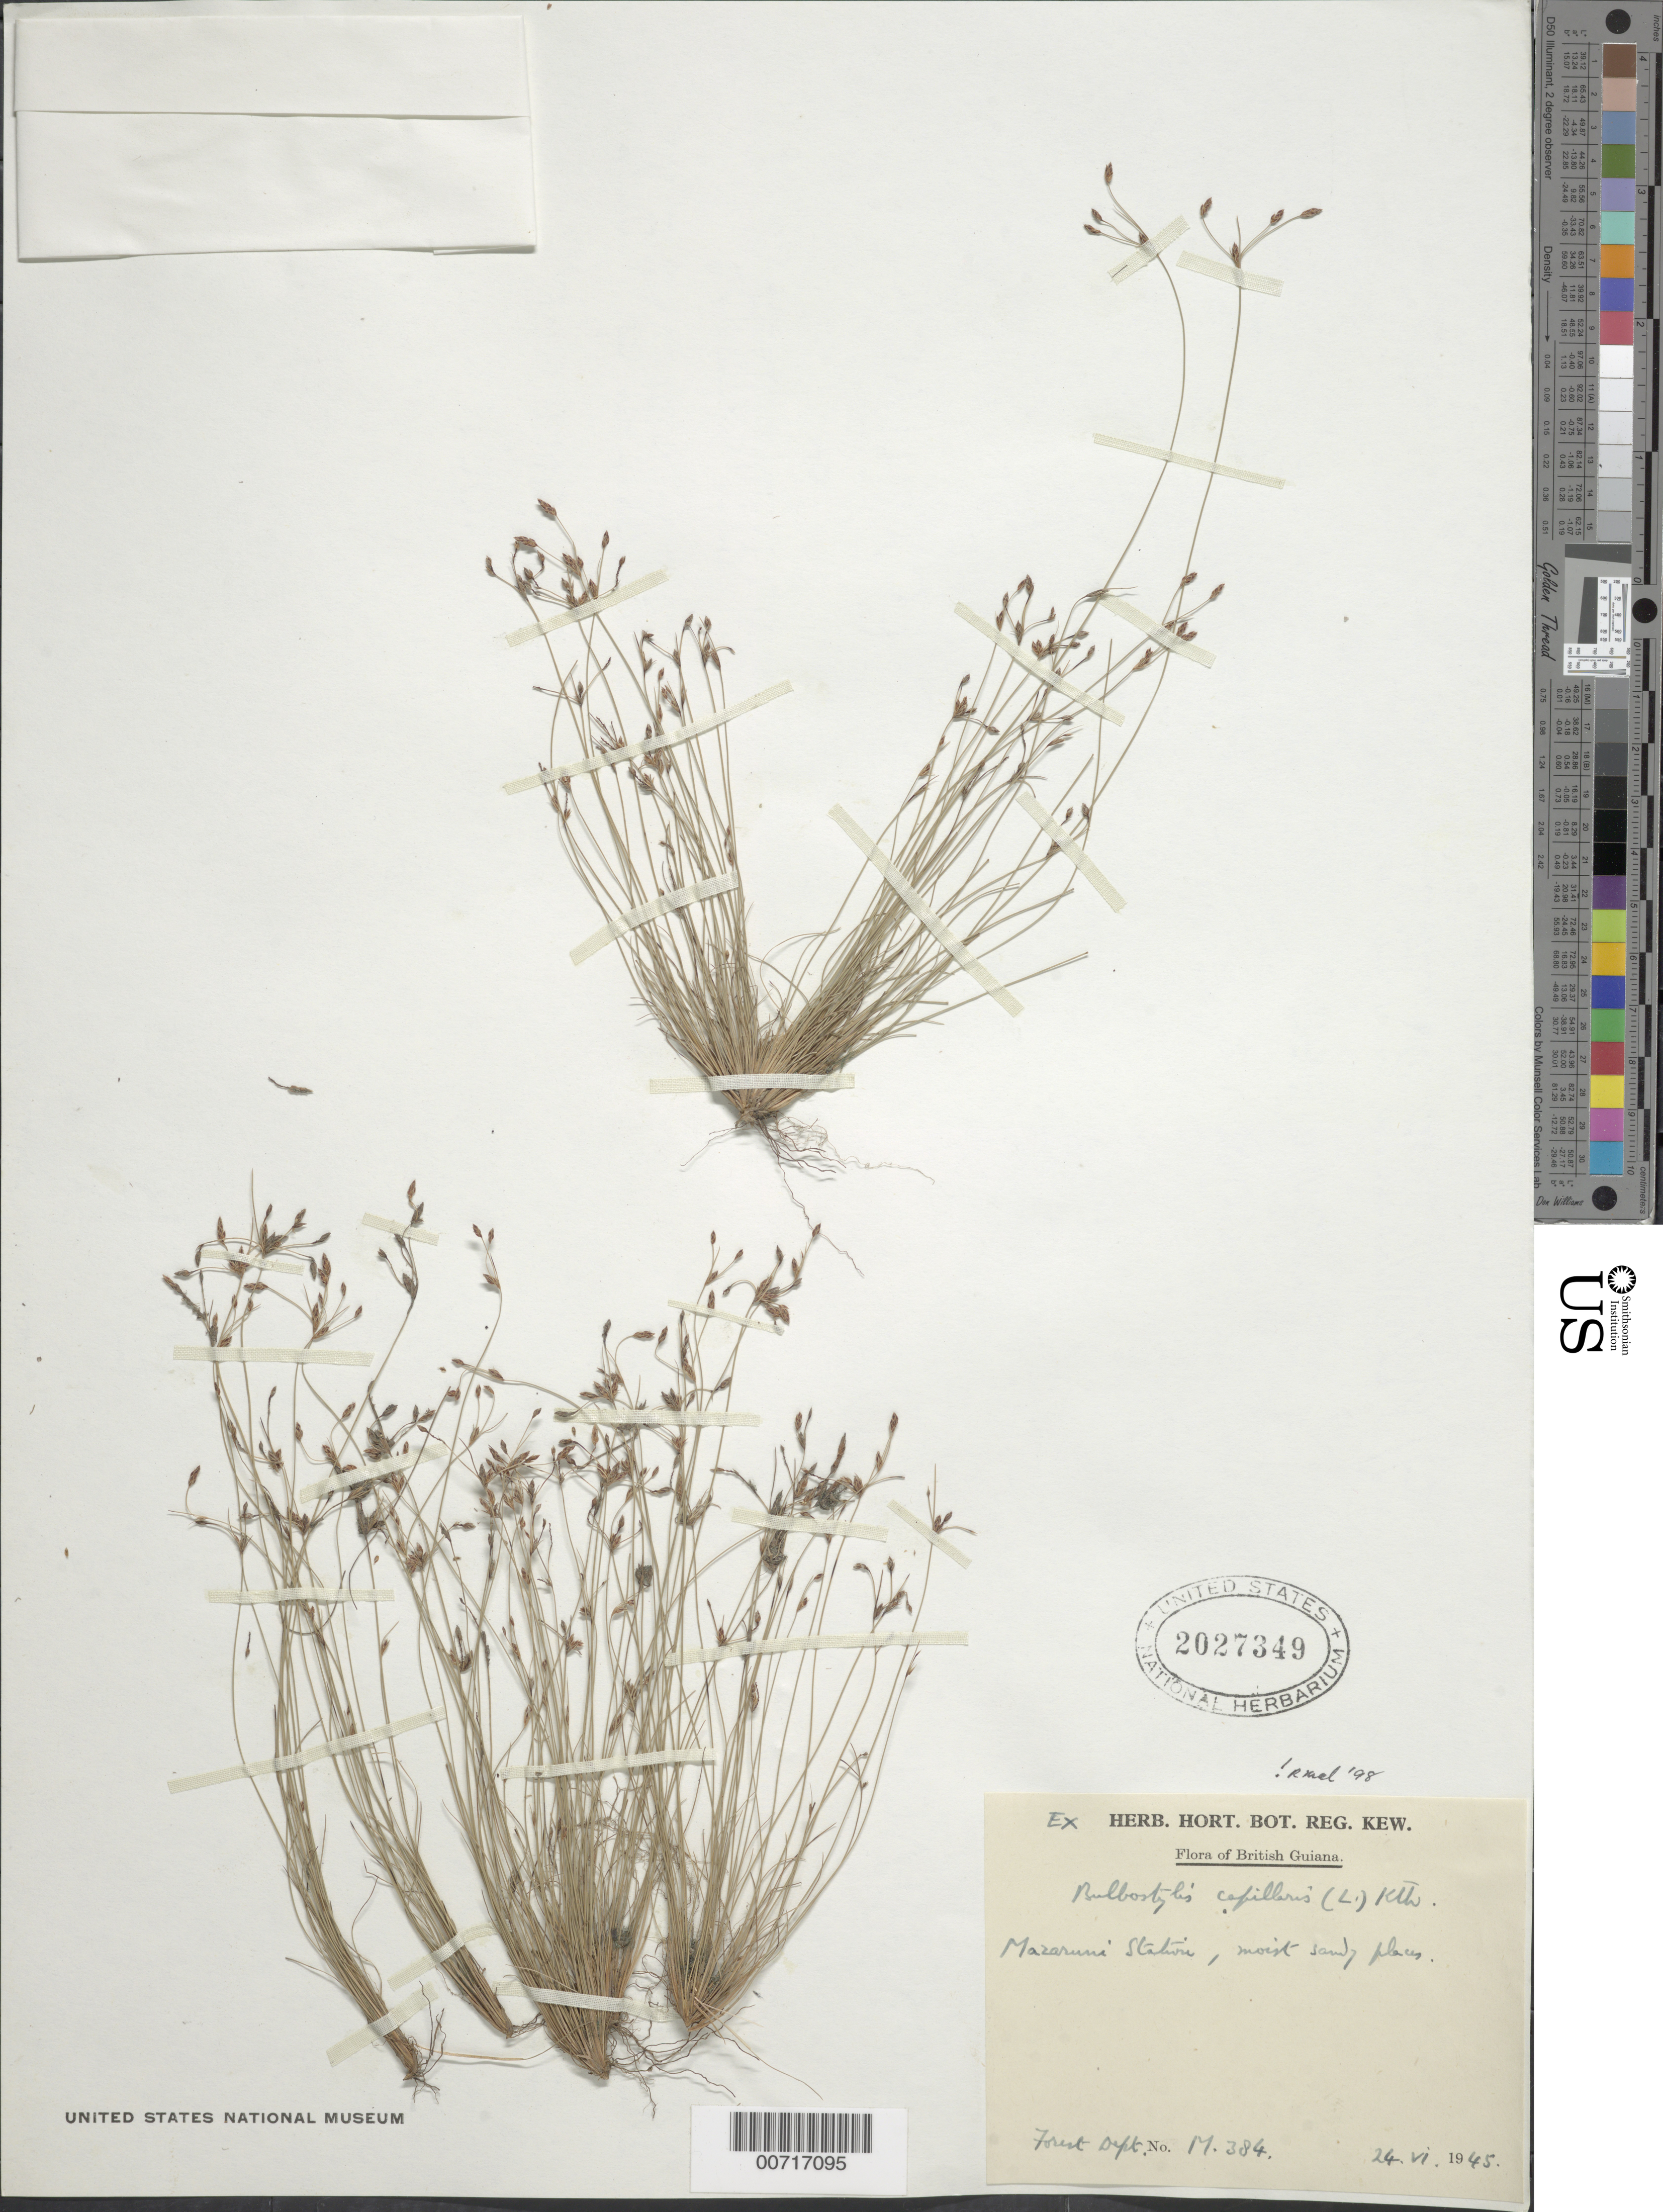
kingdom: Plantae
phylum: Tracheophyta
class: Liliopsida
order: Poales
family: Cyperaceae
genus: Bulbostylis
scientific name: Bulbostylis capillaris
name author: (L.) Kunth ex C.B. Clarke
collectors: Forest Dept. B. G. & British Guiana Forestry Dept.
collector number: M 384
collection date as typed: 24-Jun-45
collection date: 1945-06-24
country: Guyana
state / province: Cuyuni-Mazaruni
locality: Mazaruni Station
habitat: Moist sandy places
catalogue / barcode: US 2027349